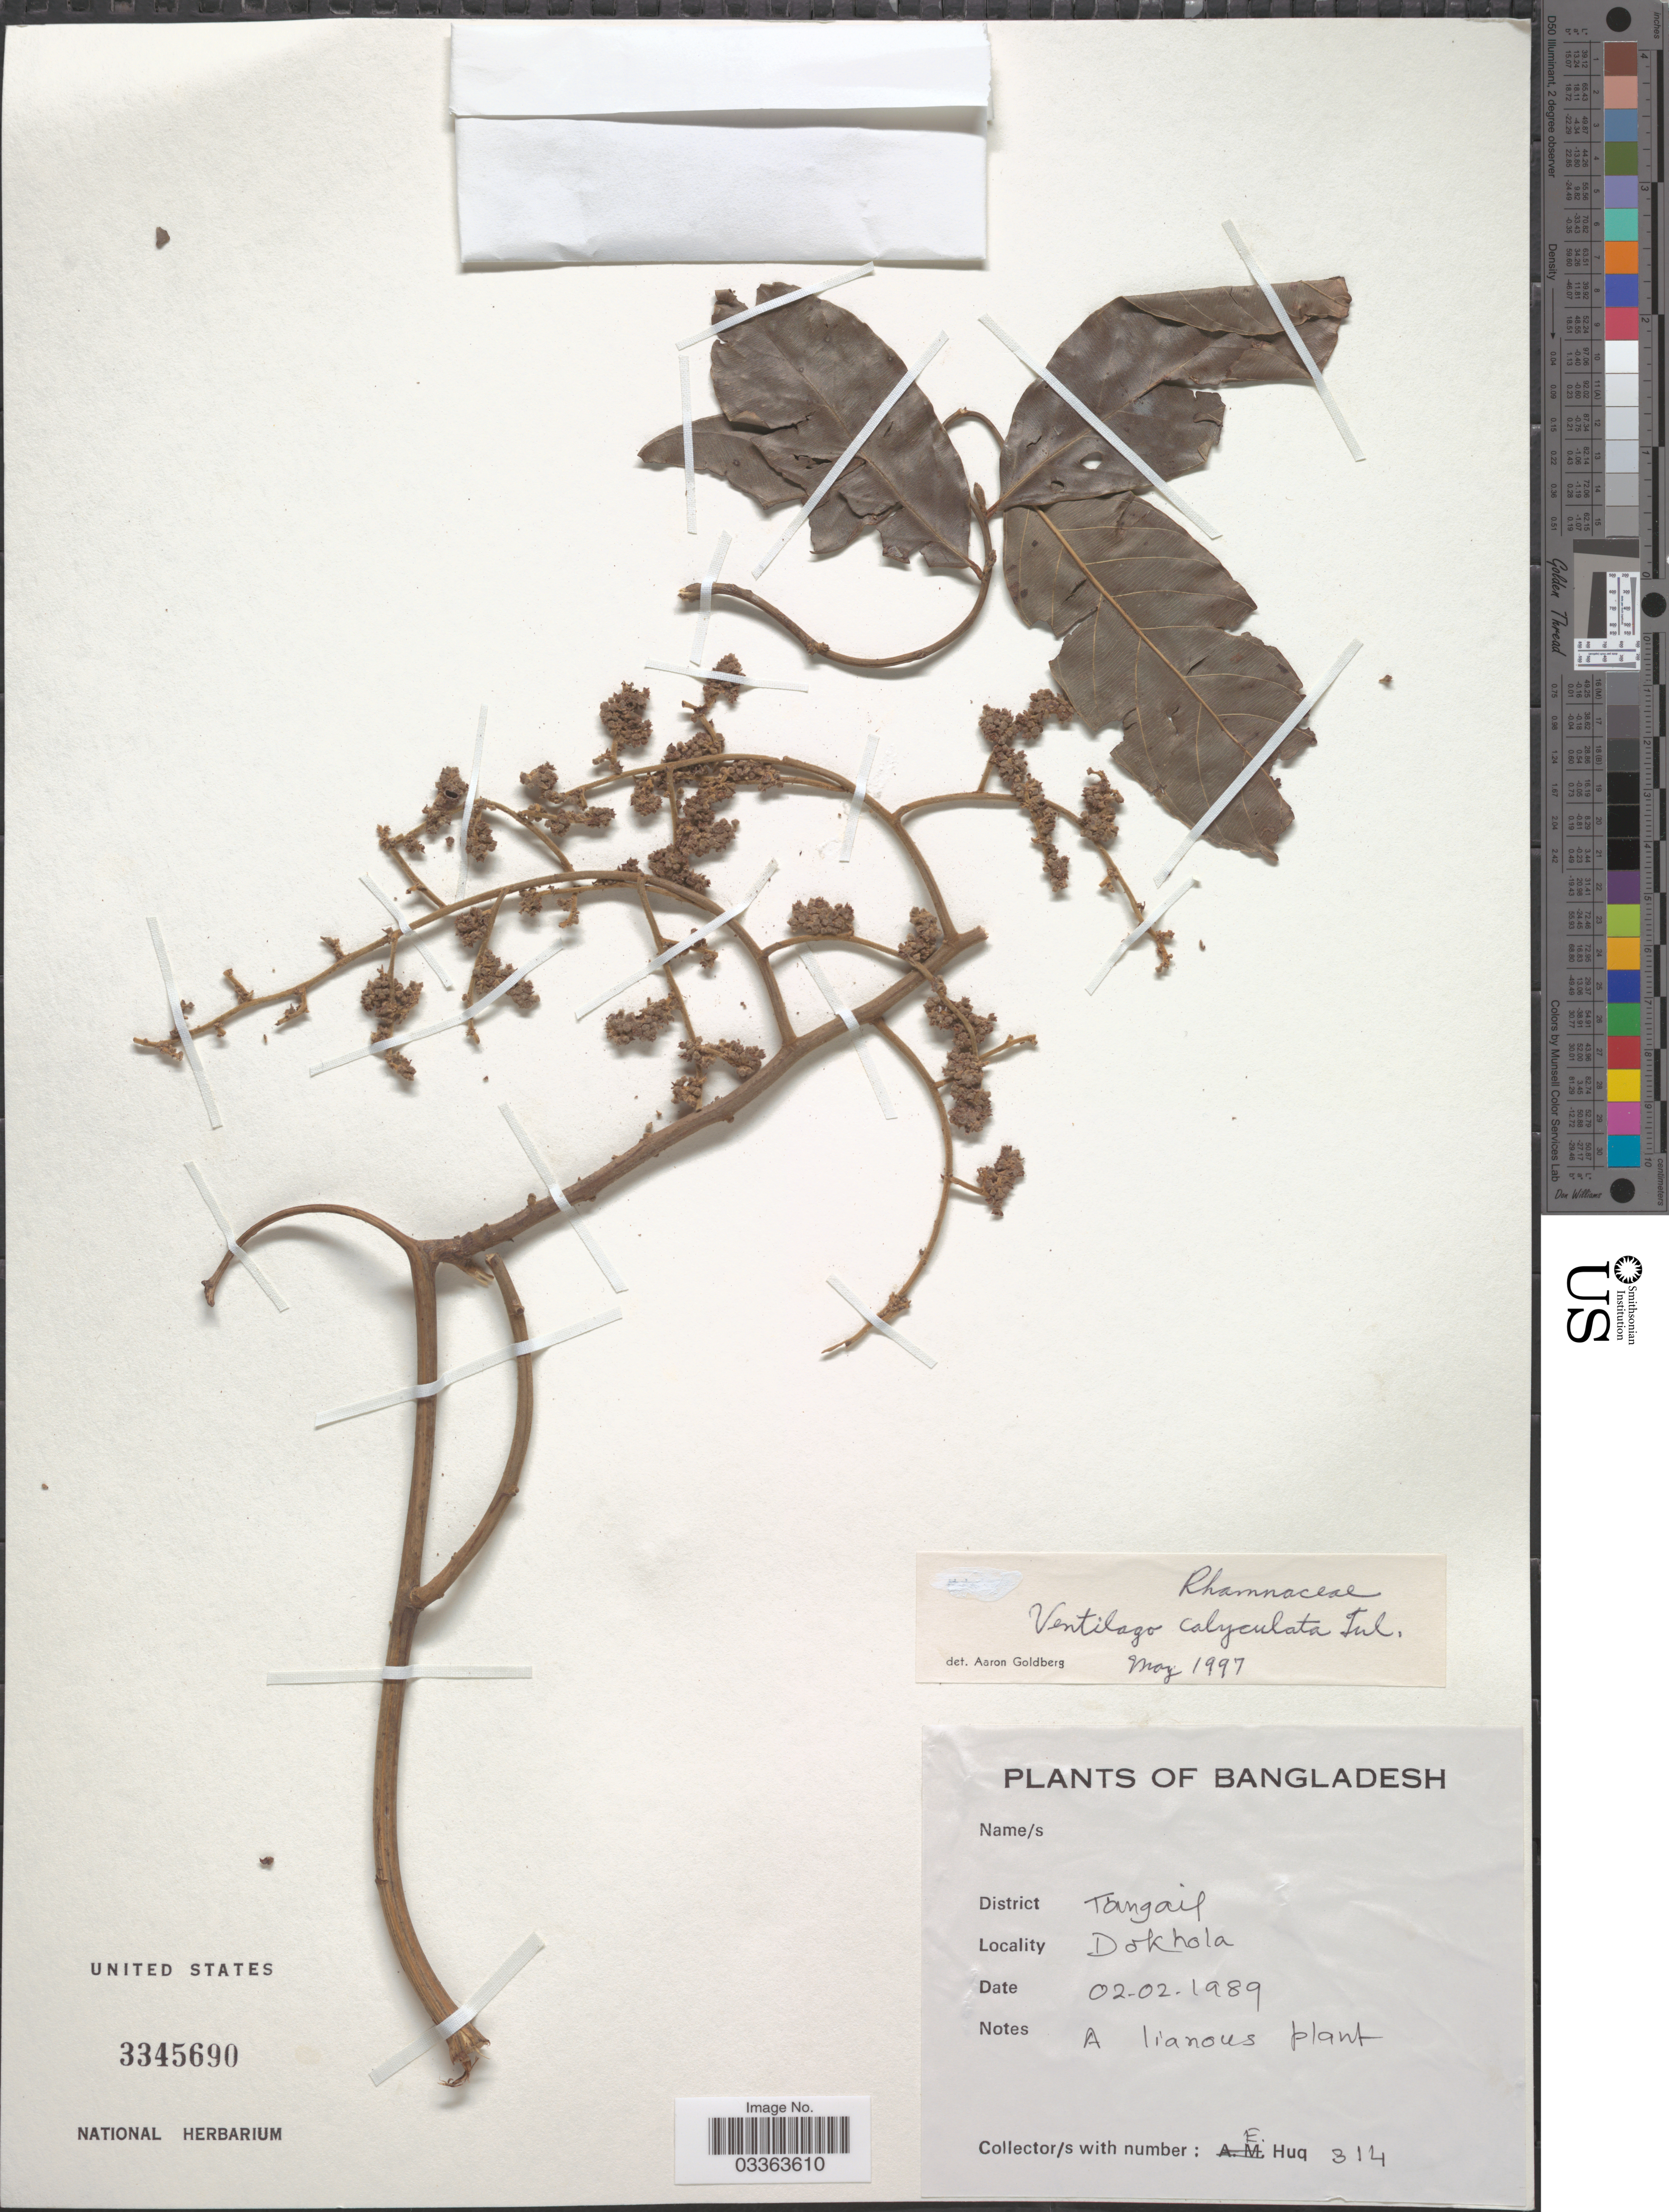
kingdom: Plantae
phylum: Tracheophyta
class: Magnoliopsida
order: Rosales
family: Rhamnaceae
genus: Ventilago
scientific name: Ventilago calyculata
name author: Tul.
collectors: E. Huq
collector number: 314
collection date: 1989-02-02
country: Bangladesh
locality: District Tangail. Dokhola.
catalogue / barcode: US 3345690